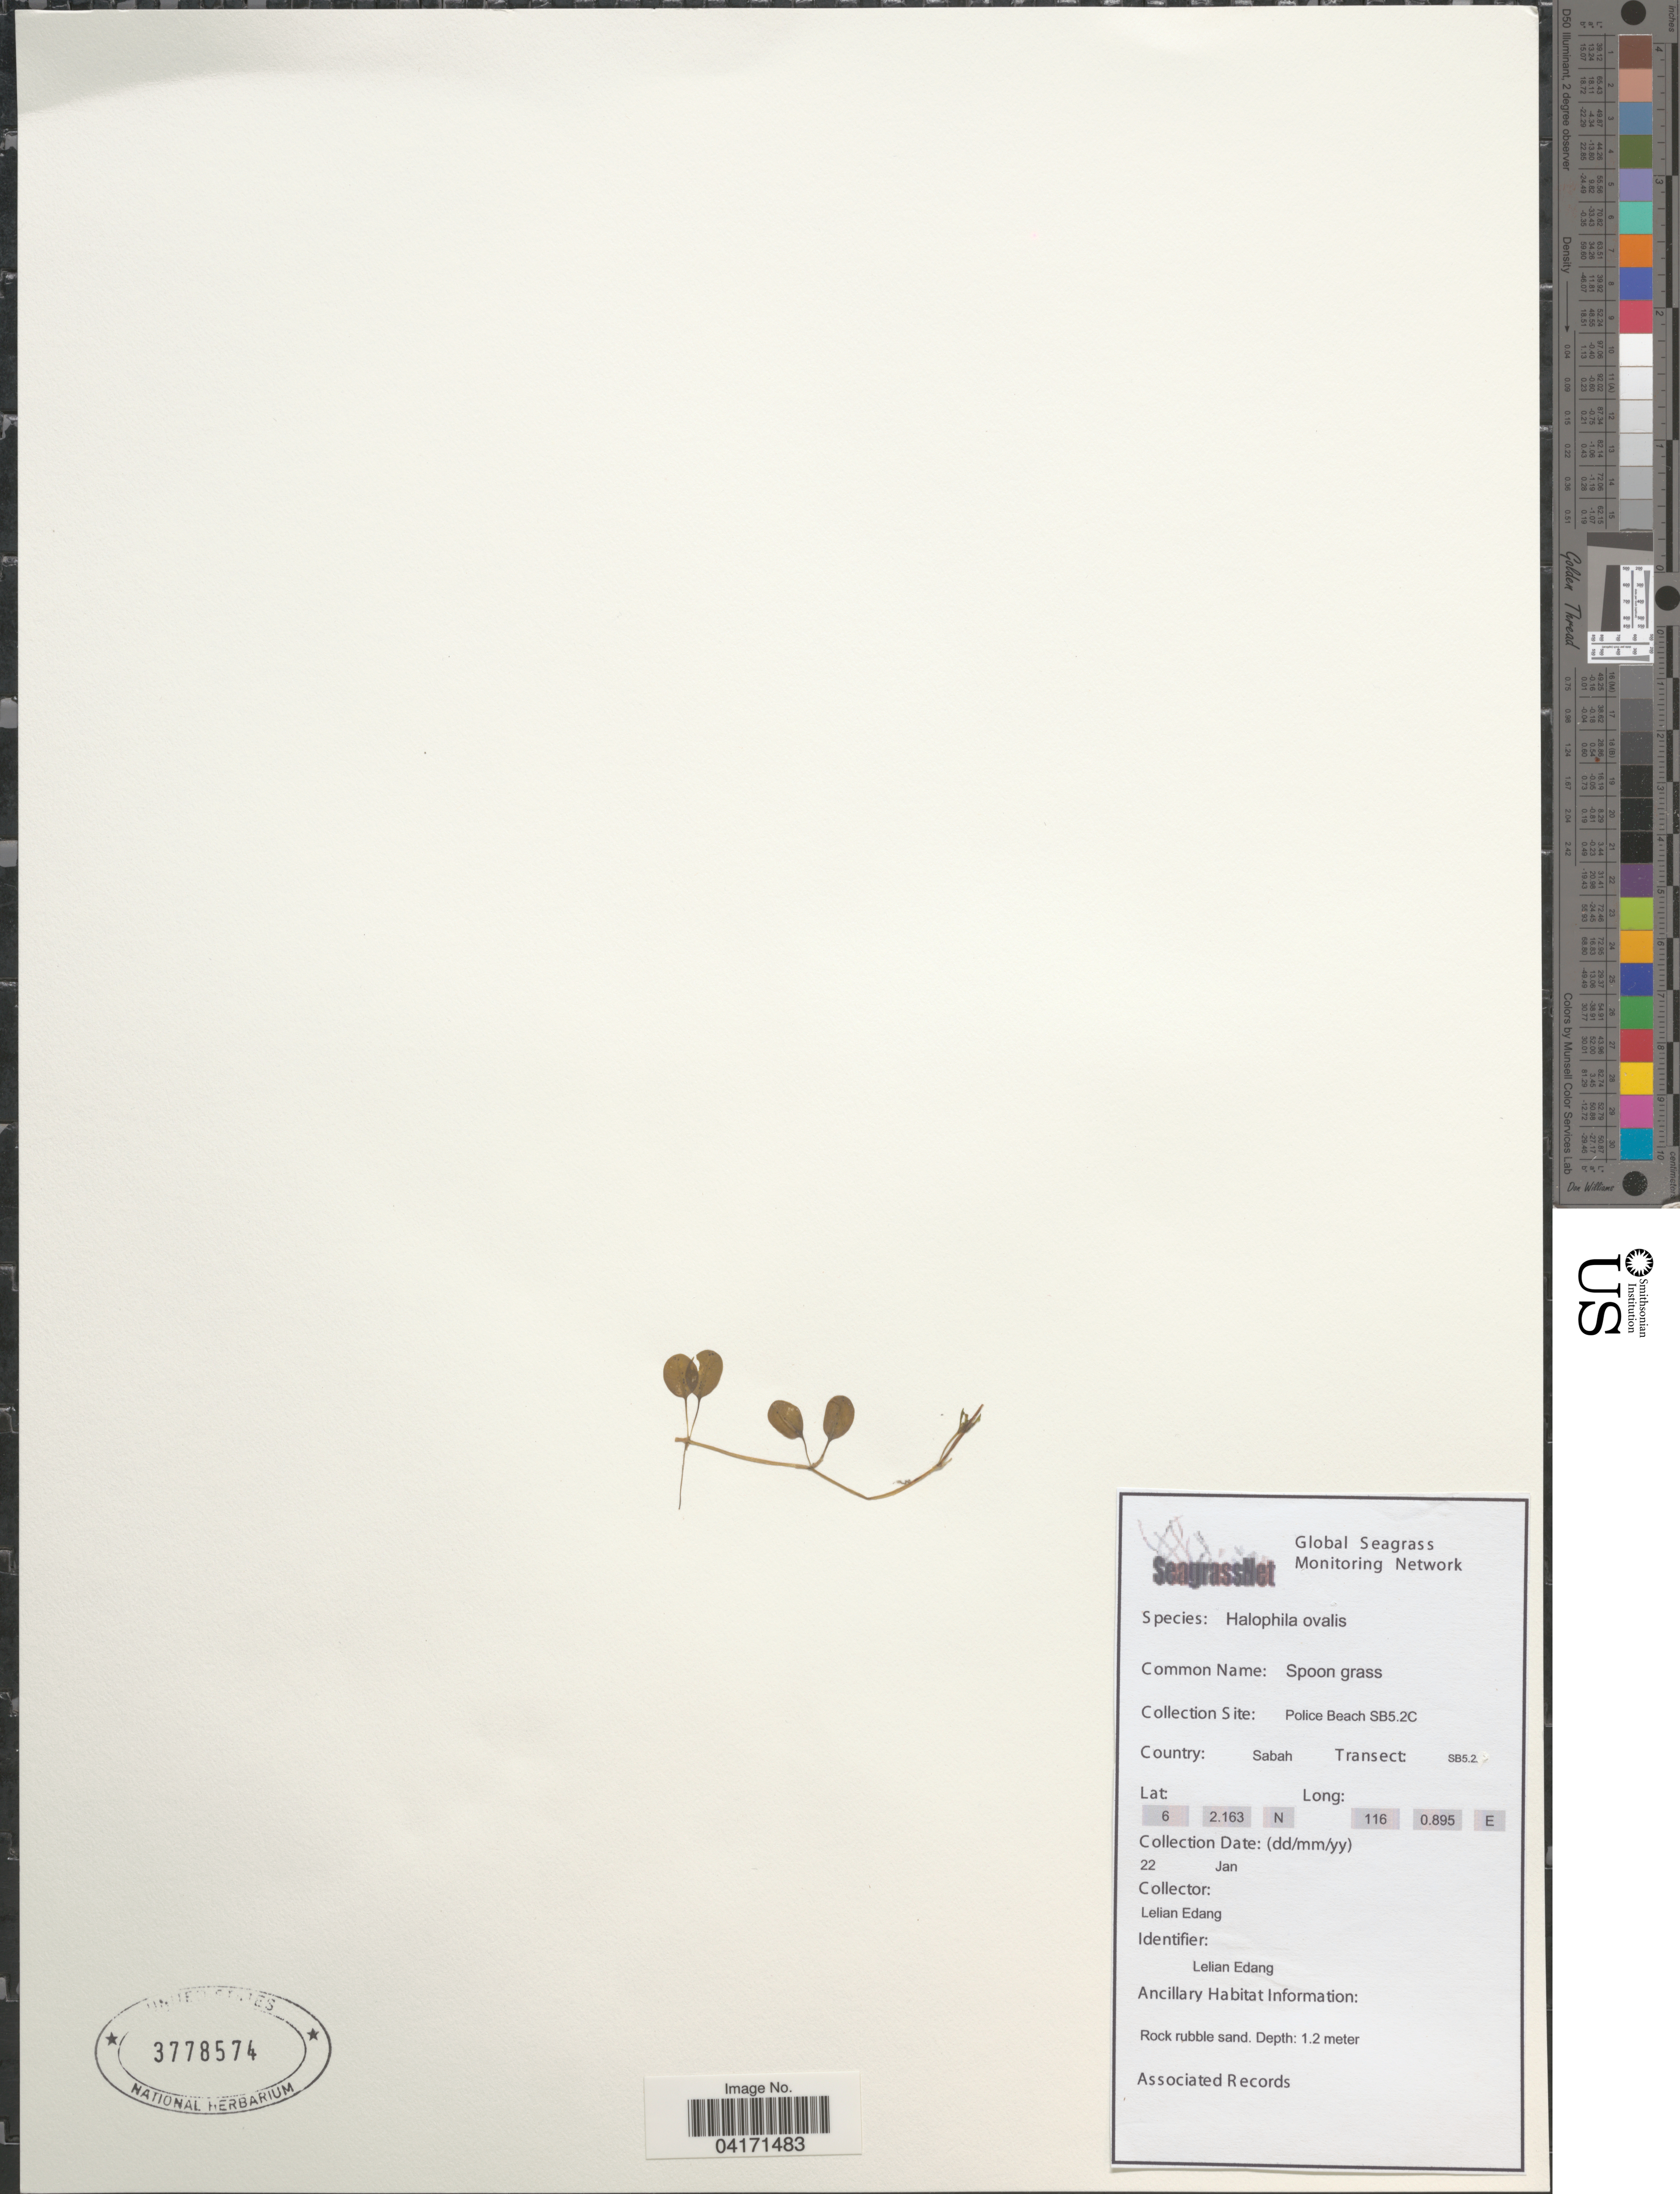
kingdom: Plantae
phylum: Tracheophyta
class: Liliopsida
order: Alismatales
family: Hydrocharitaceae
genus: Halophila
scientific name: Halophila ovalis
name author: (R. Br.) Hook. f.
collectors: L. Edang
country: Malaysia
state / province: Sabah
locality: Police Beach SB5.2C. SB5.2.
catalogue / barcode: US 3778574